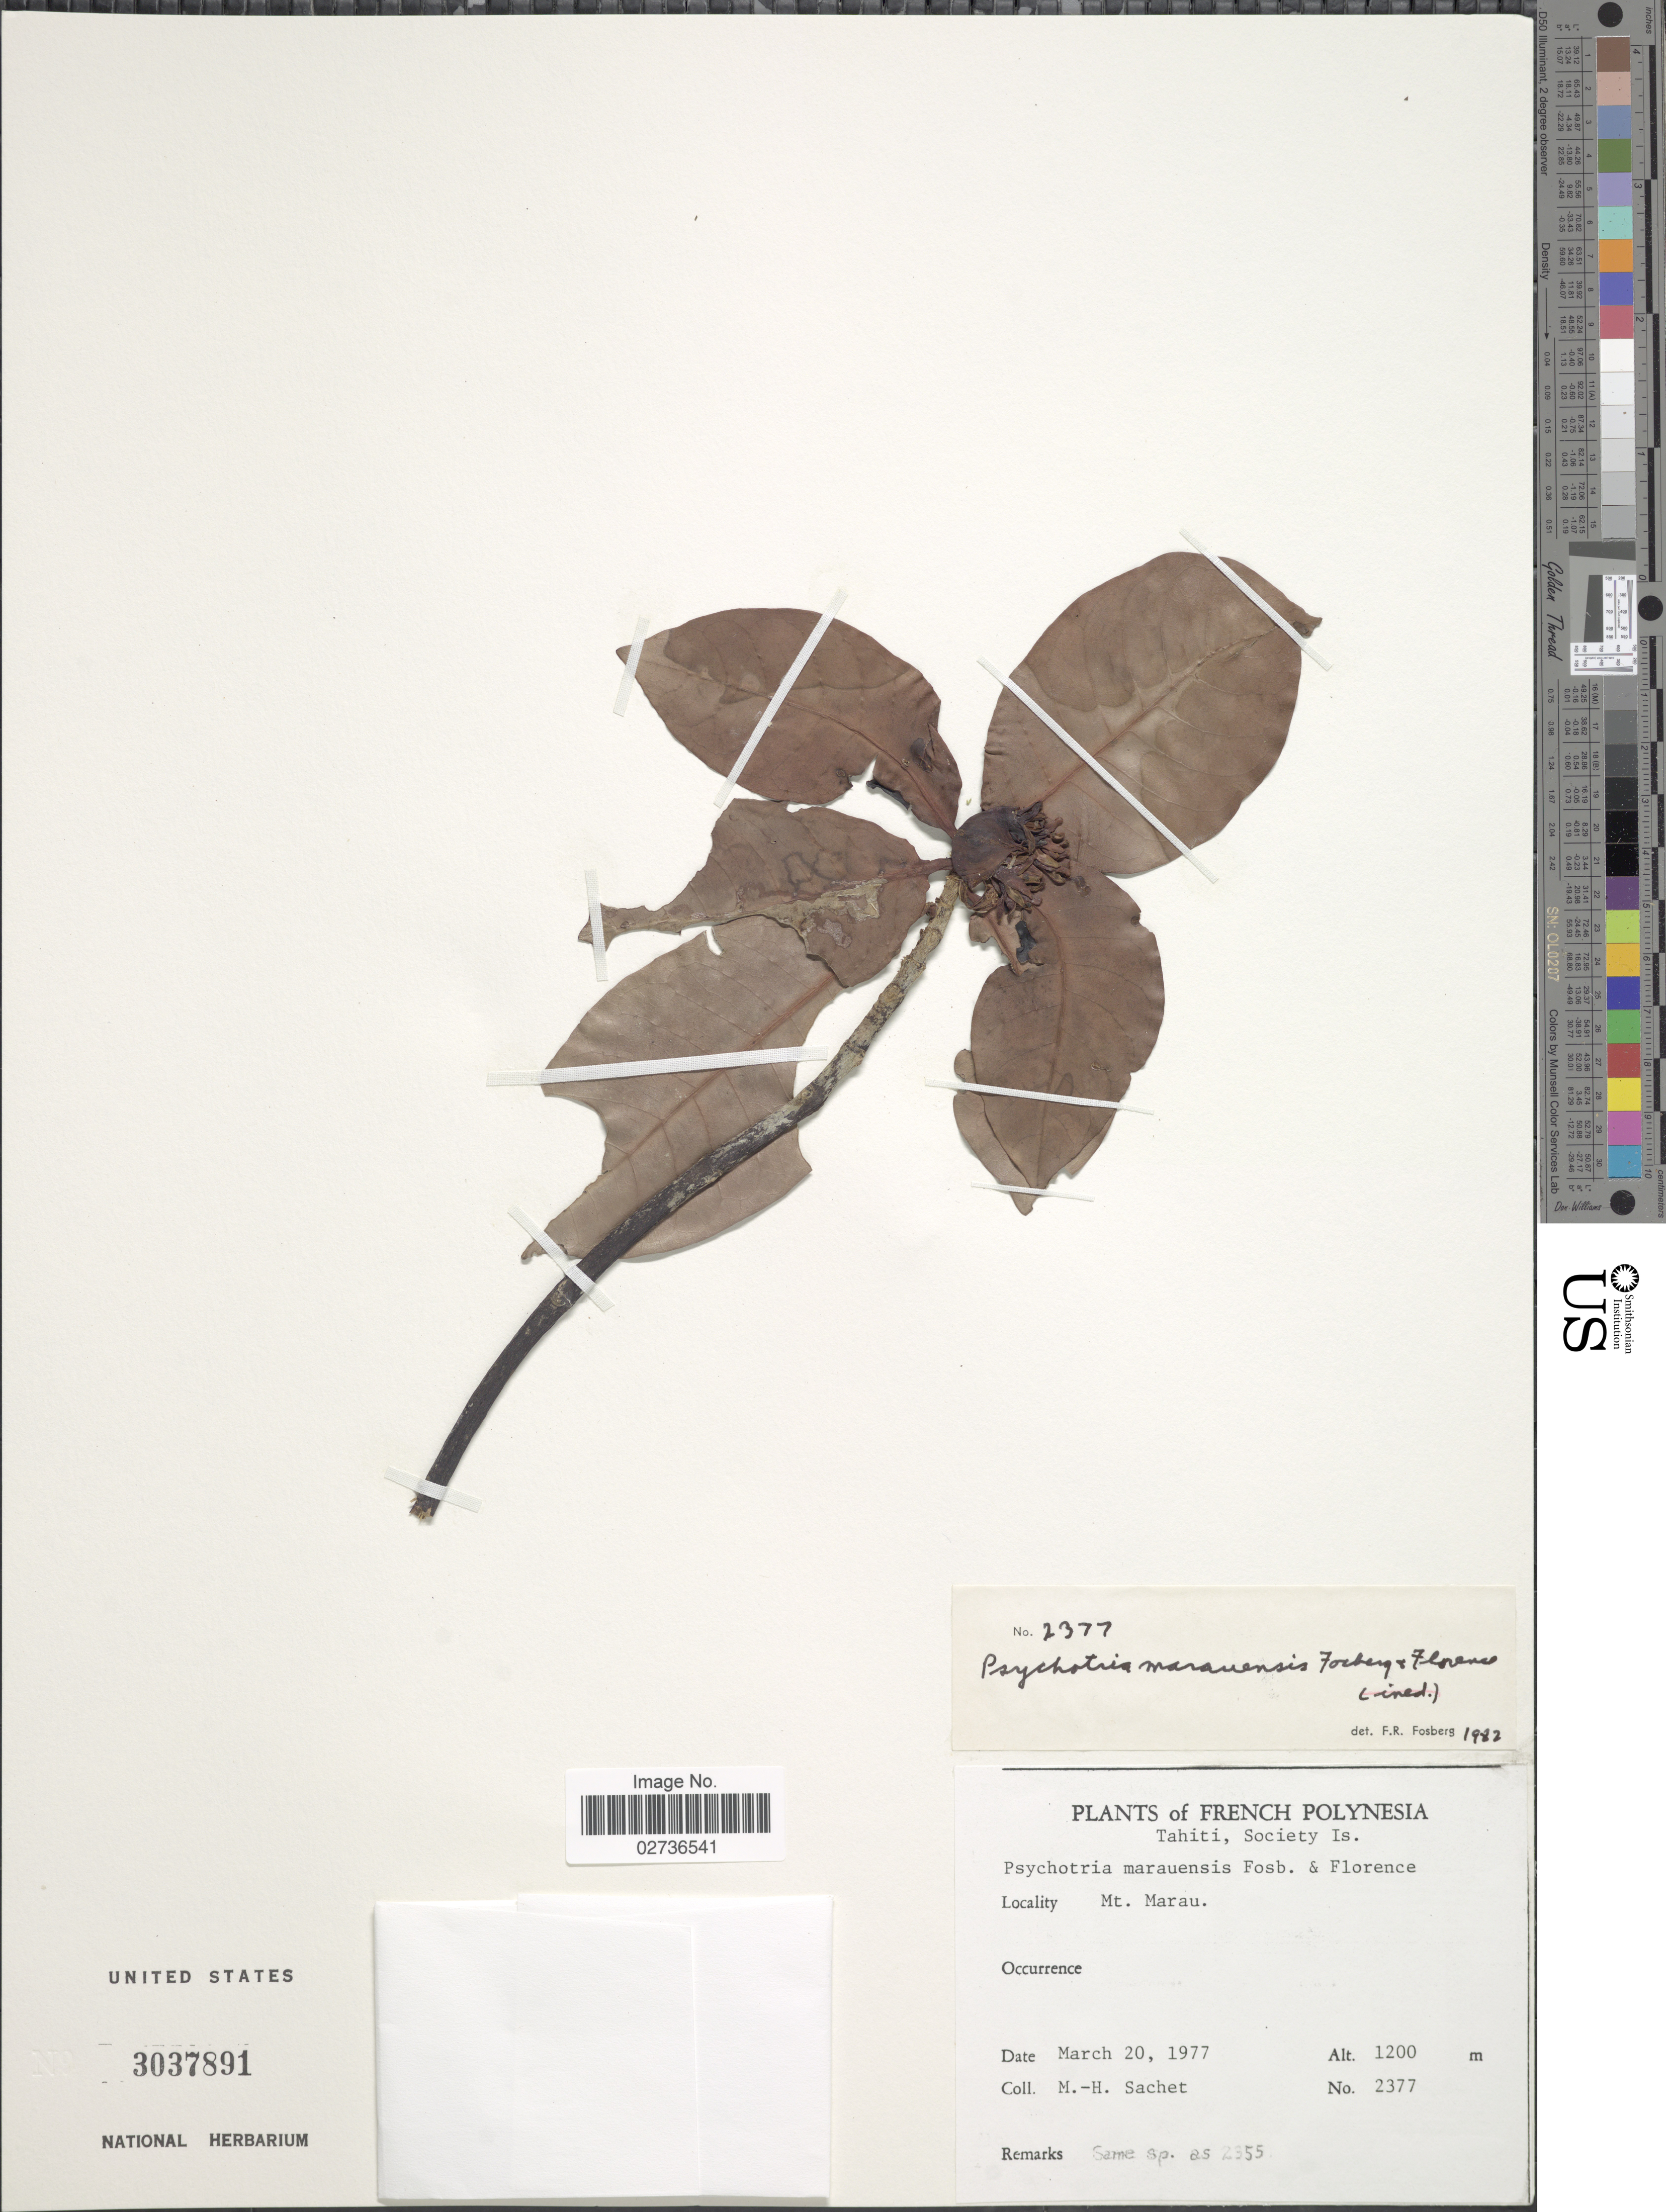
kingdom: Plantae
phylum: Tracheophyta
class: Magnoliopsida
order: Gentianales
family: Rubiaceae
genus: Psychotria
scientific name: Psychotria marauensis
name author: Fosberg & J. Florence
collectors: M.-H. Sachet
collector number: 2377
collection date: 1977-03-20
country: French Polynesia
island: Tahiti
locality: Tahiti, Society Is., Mt. Marau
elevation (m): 1200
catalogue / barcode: US 3037891